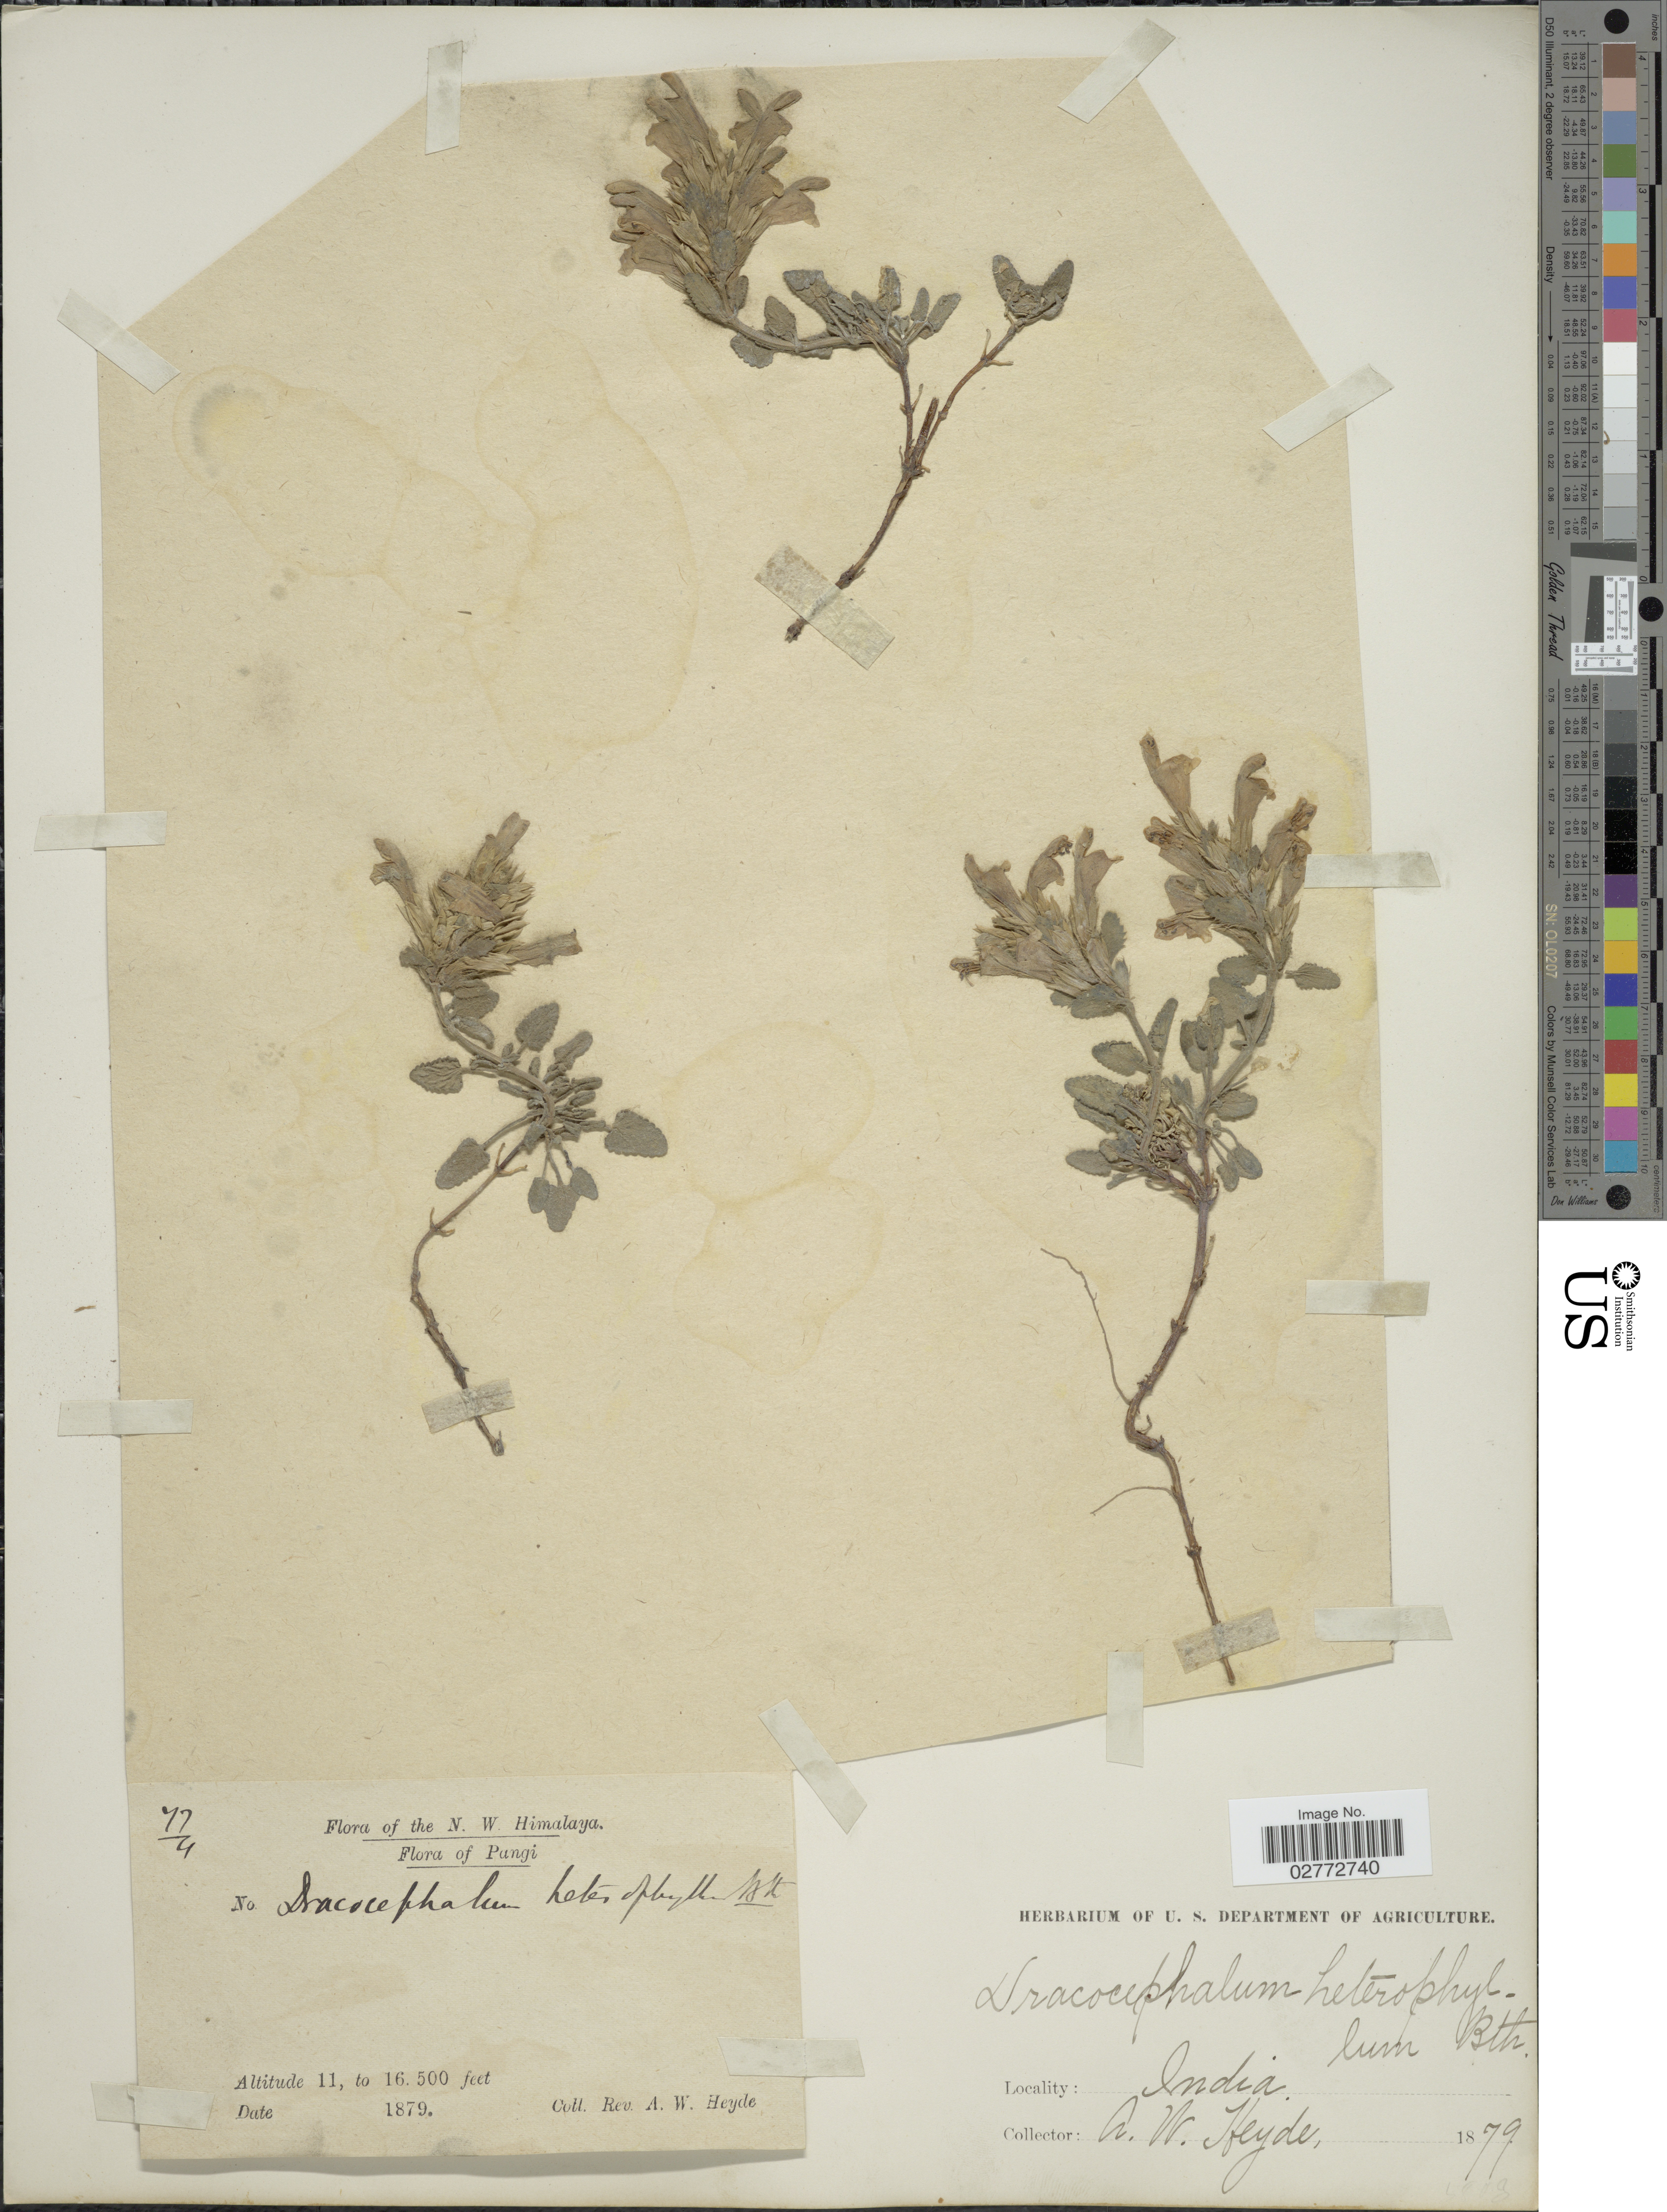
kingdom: Plantae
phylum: Tracheophyta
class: Magnoliopsida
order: Lamiales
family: Lamiaceae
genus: Dracocephalum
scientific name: Dracocephalum heterophyllum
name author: Benth.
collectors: A. W. Heyde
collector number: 77/4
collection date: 1879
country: India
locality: N. W. Himalaya. Pangi.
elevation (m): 3353